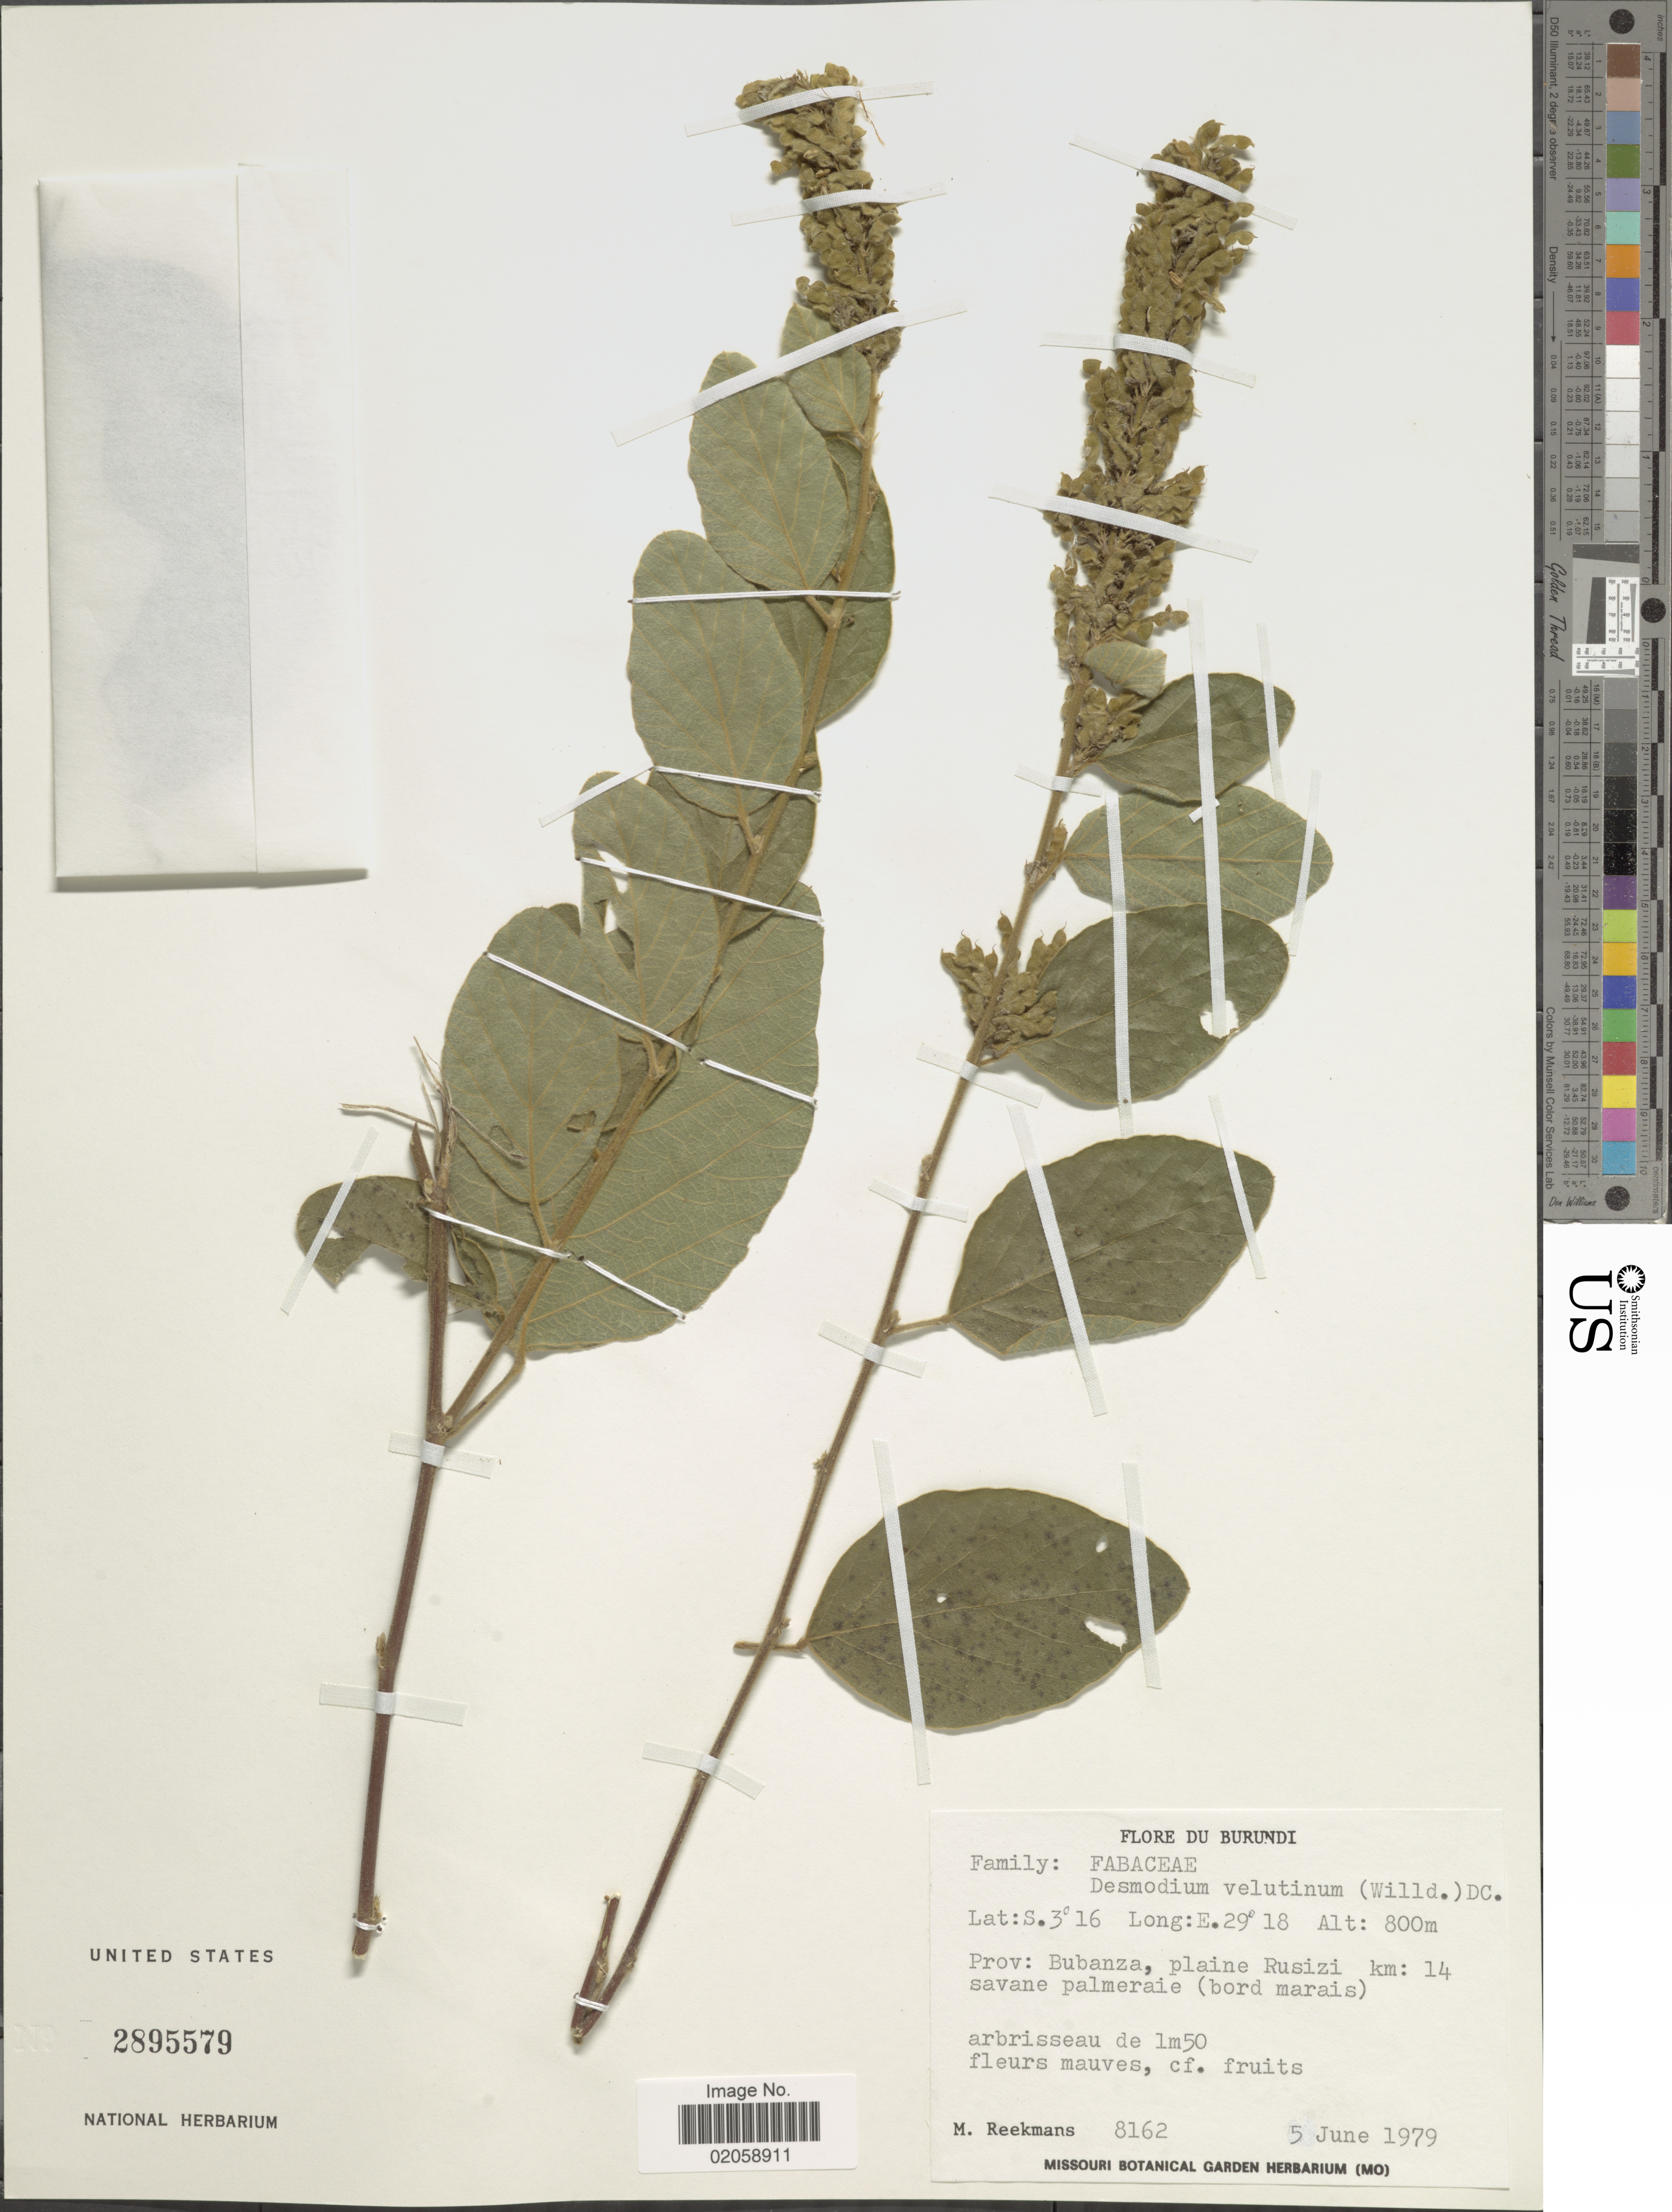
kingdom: Plantae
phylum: Tracheophyta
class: Magnoliopsida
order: Fabales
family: Fabaceae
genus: Polhillides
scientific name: Polhillides velutina subsp. velutina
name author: (Willd.) H. Ohashi & K. Ohashi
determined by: Strong, Mark T., (BOT), Smithsonian Institution - National Museum of Natural History (UNITED STATES)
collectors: M. Reekmans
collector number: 8162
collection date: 1979-06-05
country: Burundi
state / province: Bubanza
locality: Prov: Bubanza, plaine Rusizi km: 14 savane palmeraie (bord marais)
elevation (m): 800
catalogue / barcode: US 2895579